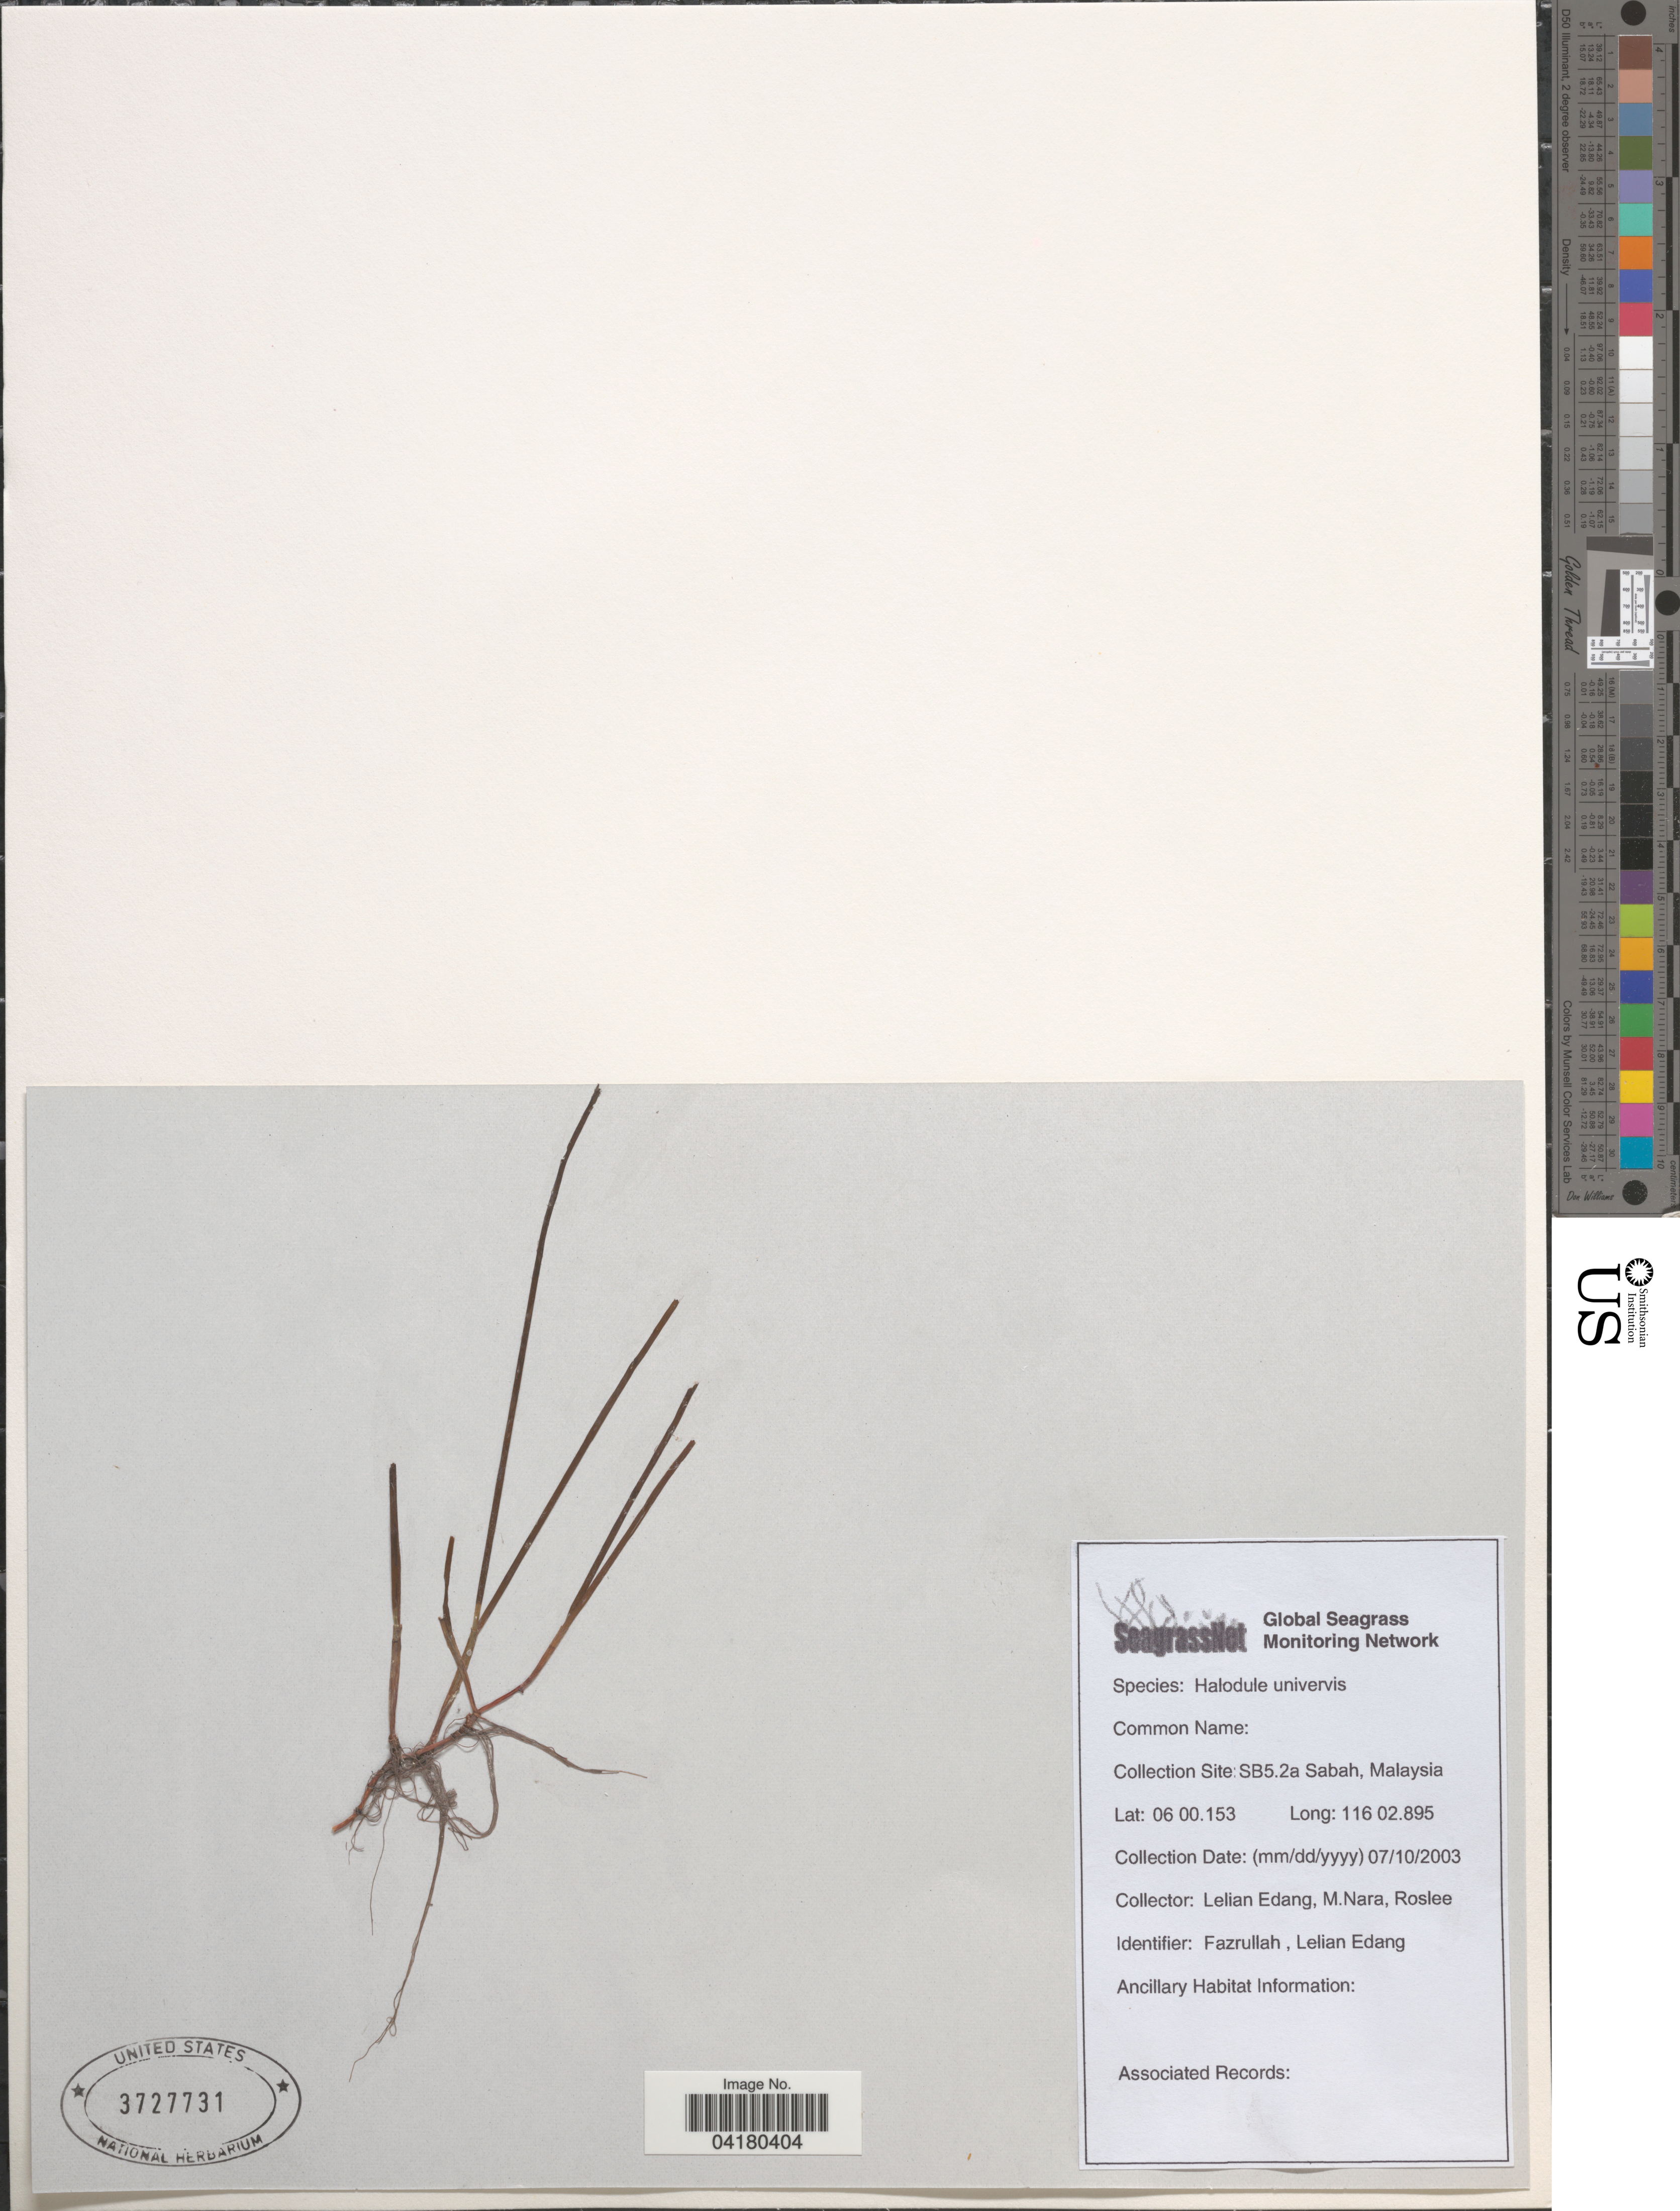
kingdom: Plantae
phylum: Tracheophyta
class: Liliopsida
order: Alismatales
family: Cymodoceaceae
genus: Halodule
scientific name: Halodule uninervis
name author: (Forssk.) Asch.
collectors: L. Edang, M. Nara & Roslee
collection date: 2003-10-07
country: Malaysia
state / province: Sabah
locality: Collection Site: SB5.2a.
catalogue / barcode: US 3727731